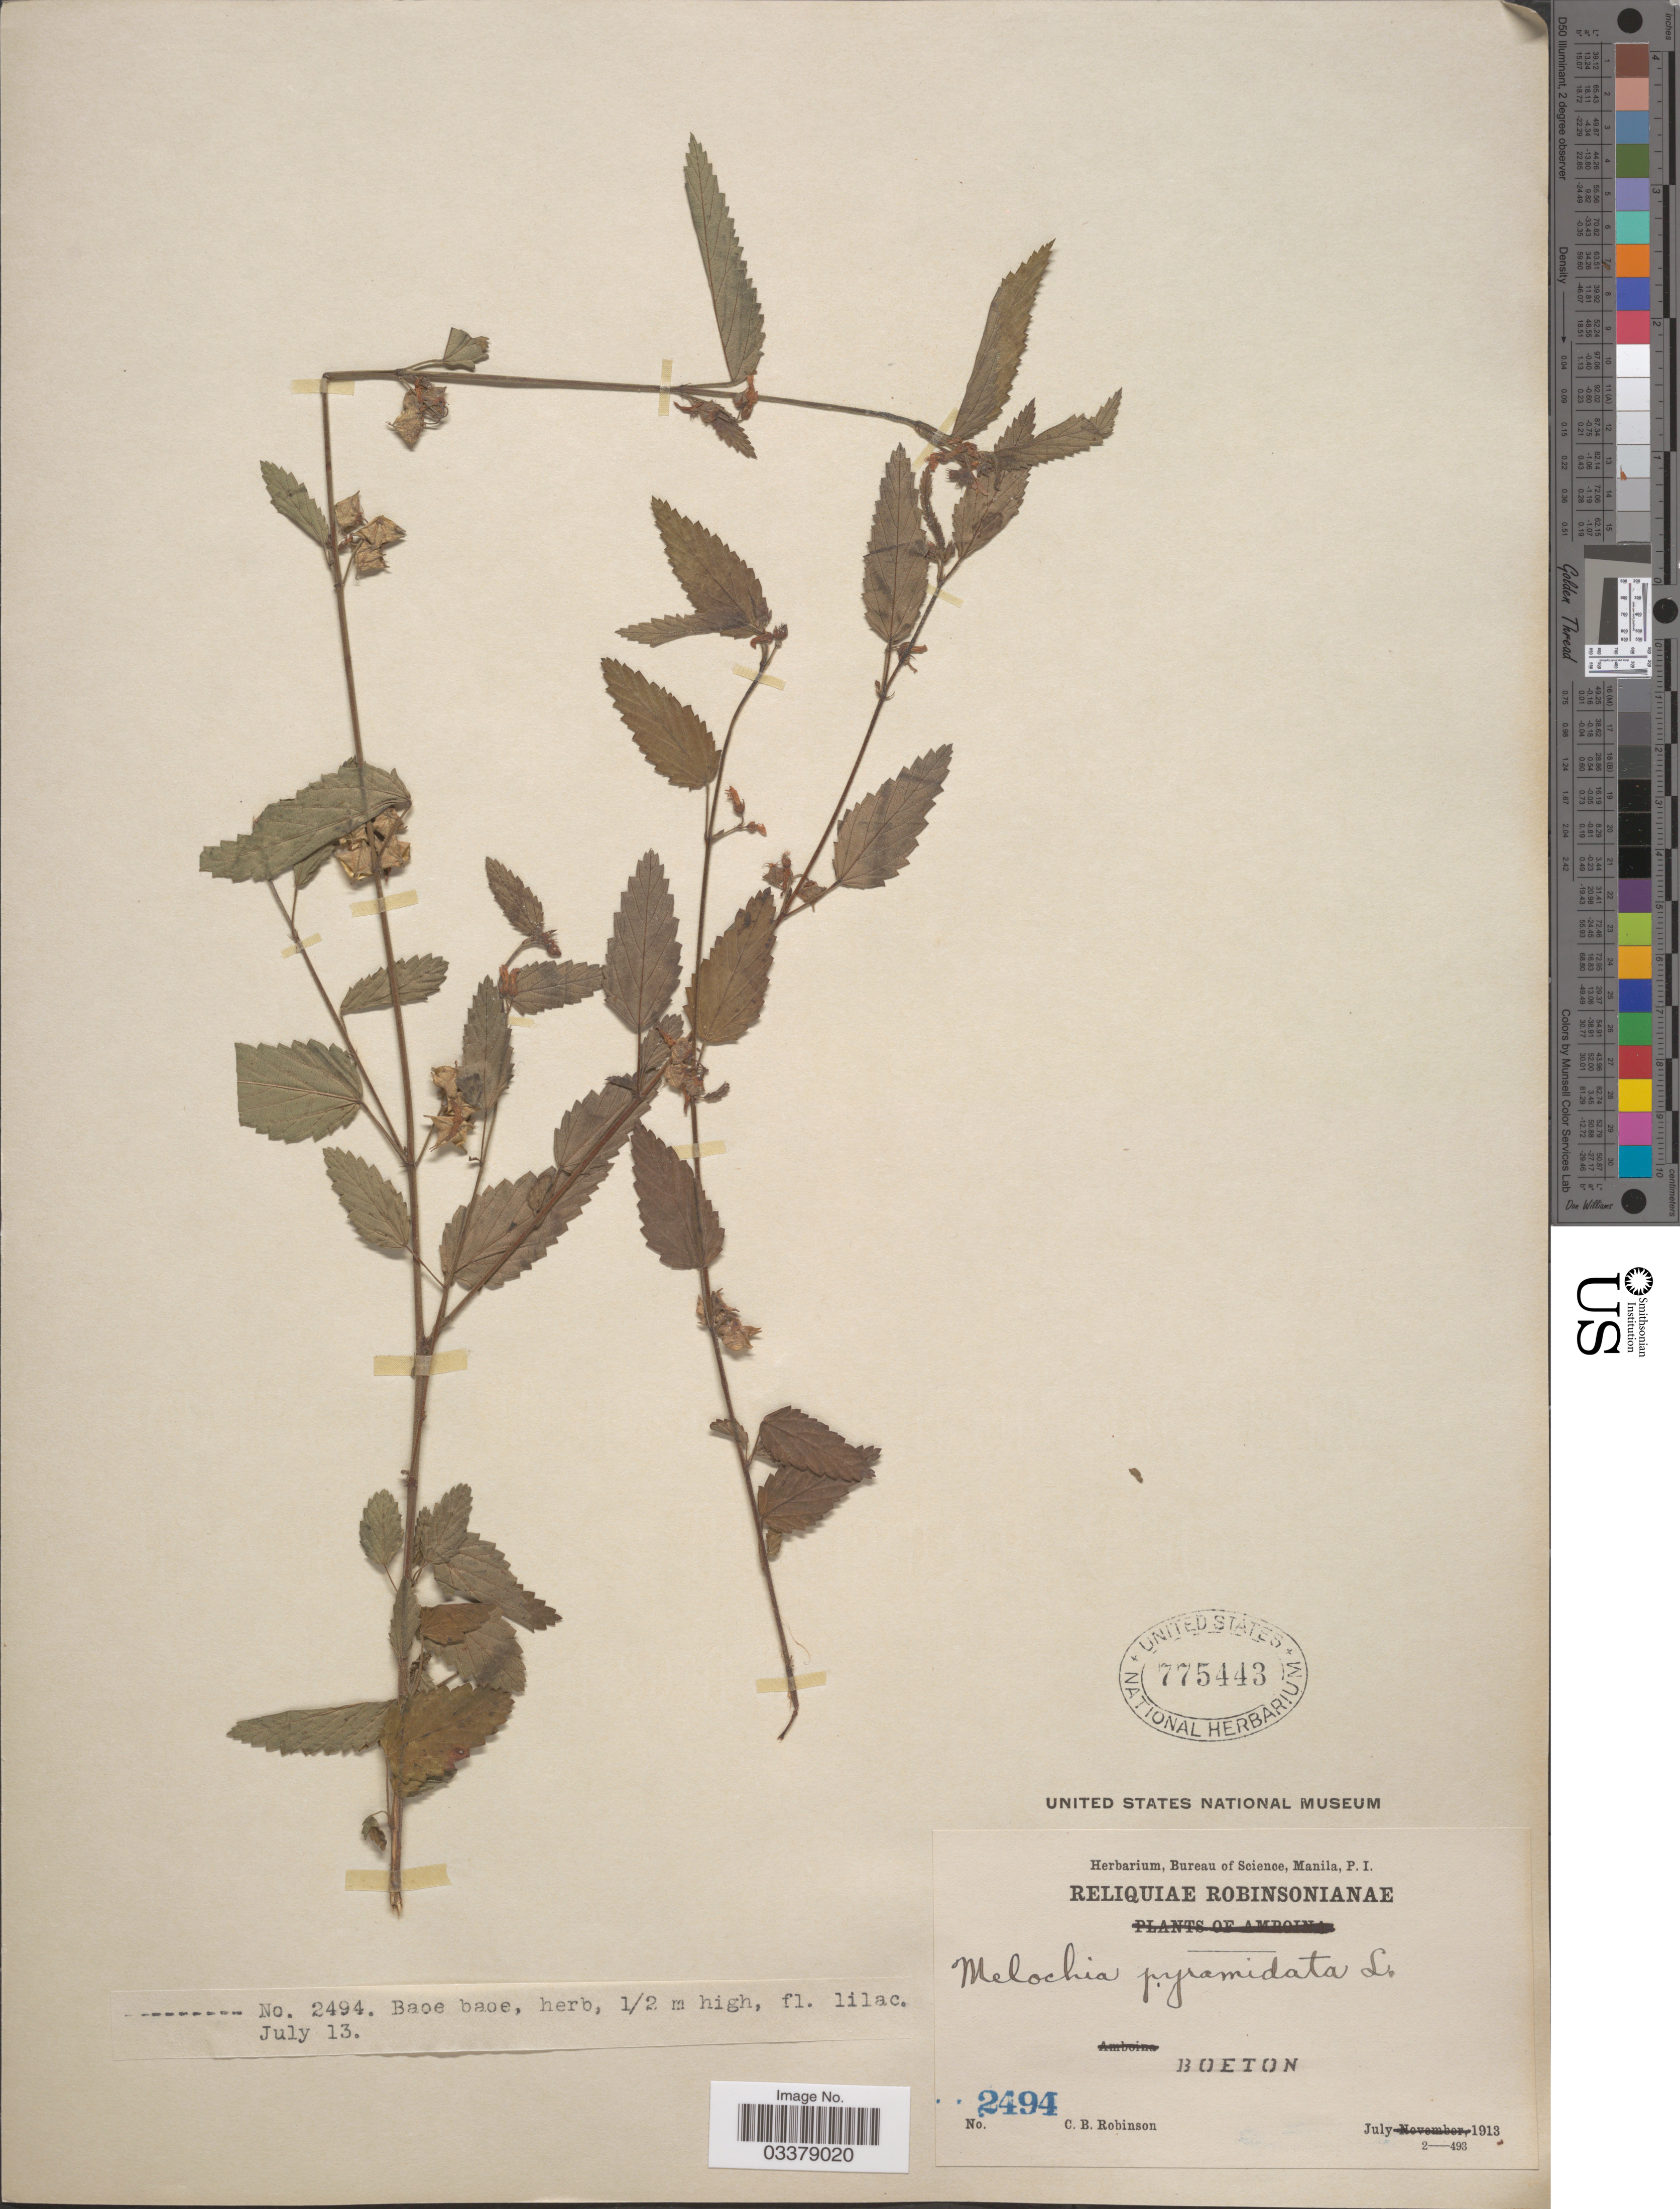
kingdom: Plantae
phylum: Tracheophyta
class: Magnoliopsida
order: Malvales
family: Malvaceae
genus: Melochia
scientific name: Melochia pyramidata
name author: L.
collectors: C. Robinson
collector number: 2494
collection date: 1913-07-13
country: Indonesia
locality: Baoe baoe. Boeton.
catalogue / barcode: US 775443